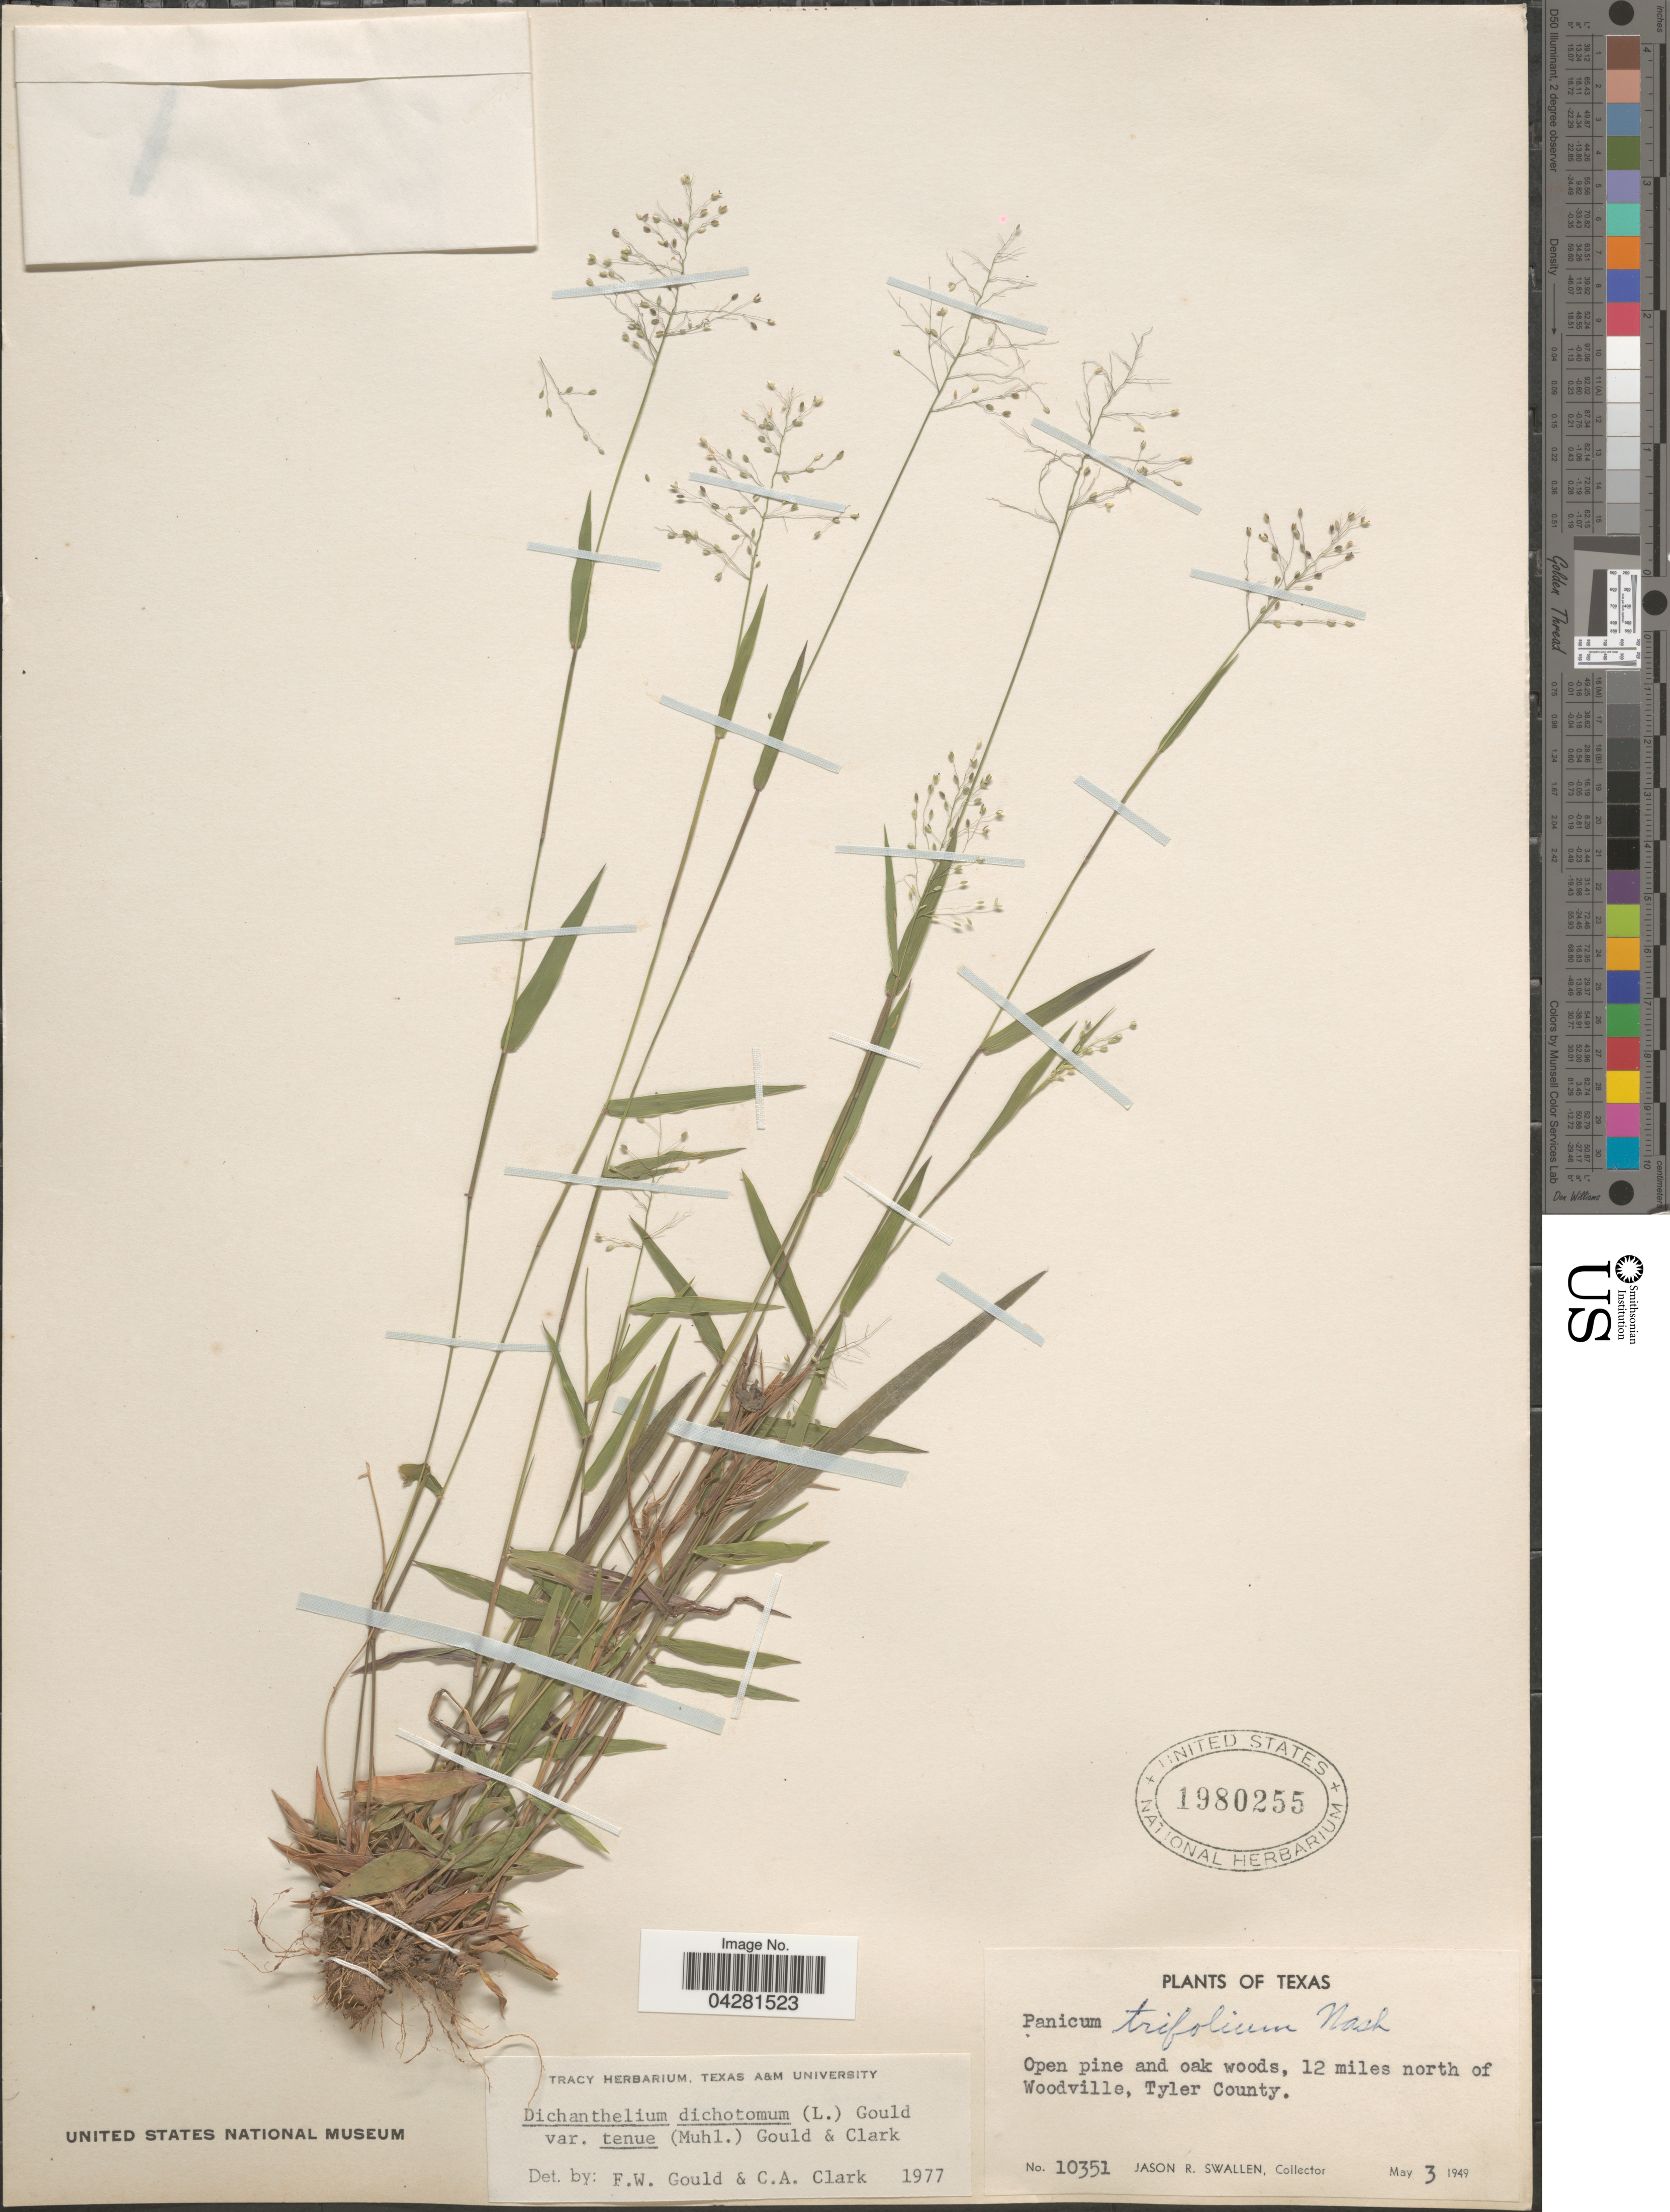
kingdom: Plantae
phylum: Tracheophyta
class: Liliopsida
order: Poales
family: Poaceae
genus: Dichanthelium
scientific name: Dichanthelium dichotomum var. unciphyllum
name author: (Trin.) Davidse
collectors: J. R. Swallen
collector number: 10351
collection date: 1949-05-03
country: United States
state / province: Texas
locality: Open pine and oak woods, 12 miles north of Woodville, Tyler County.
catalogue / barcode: US 1980255